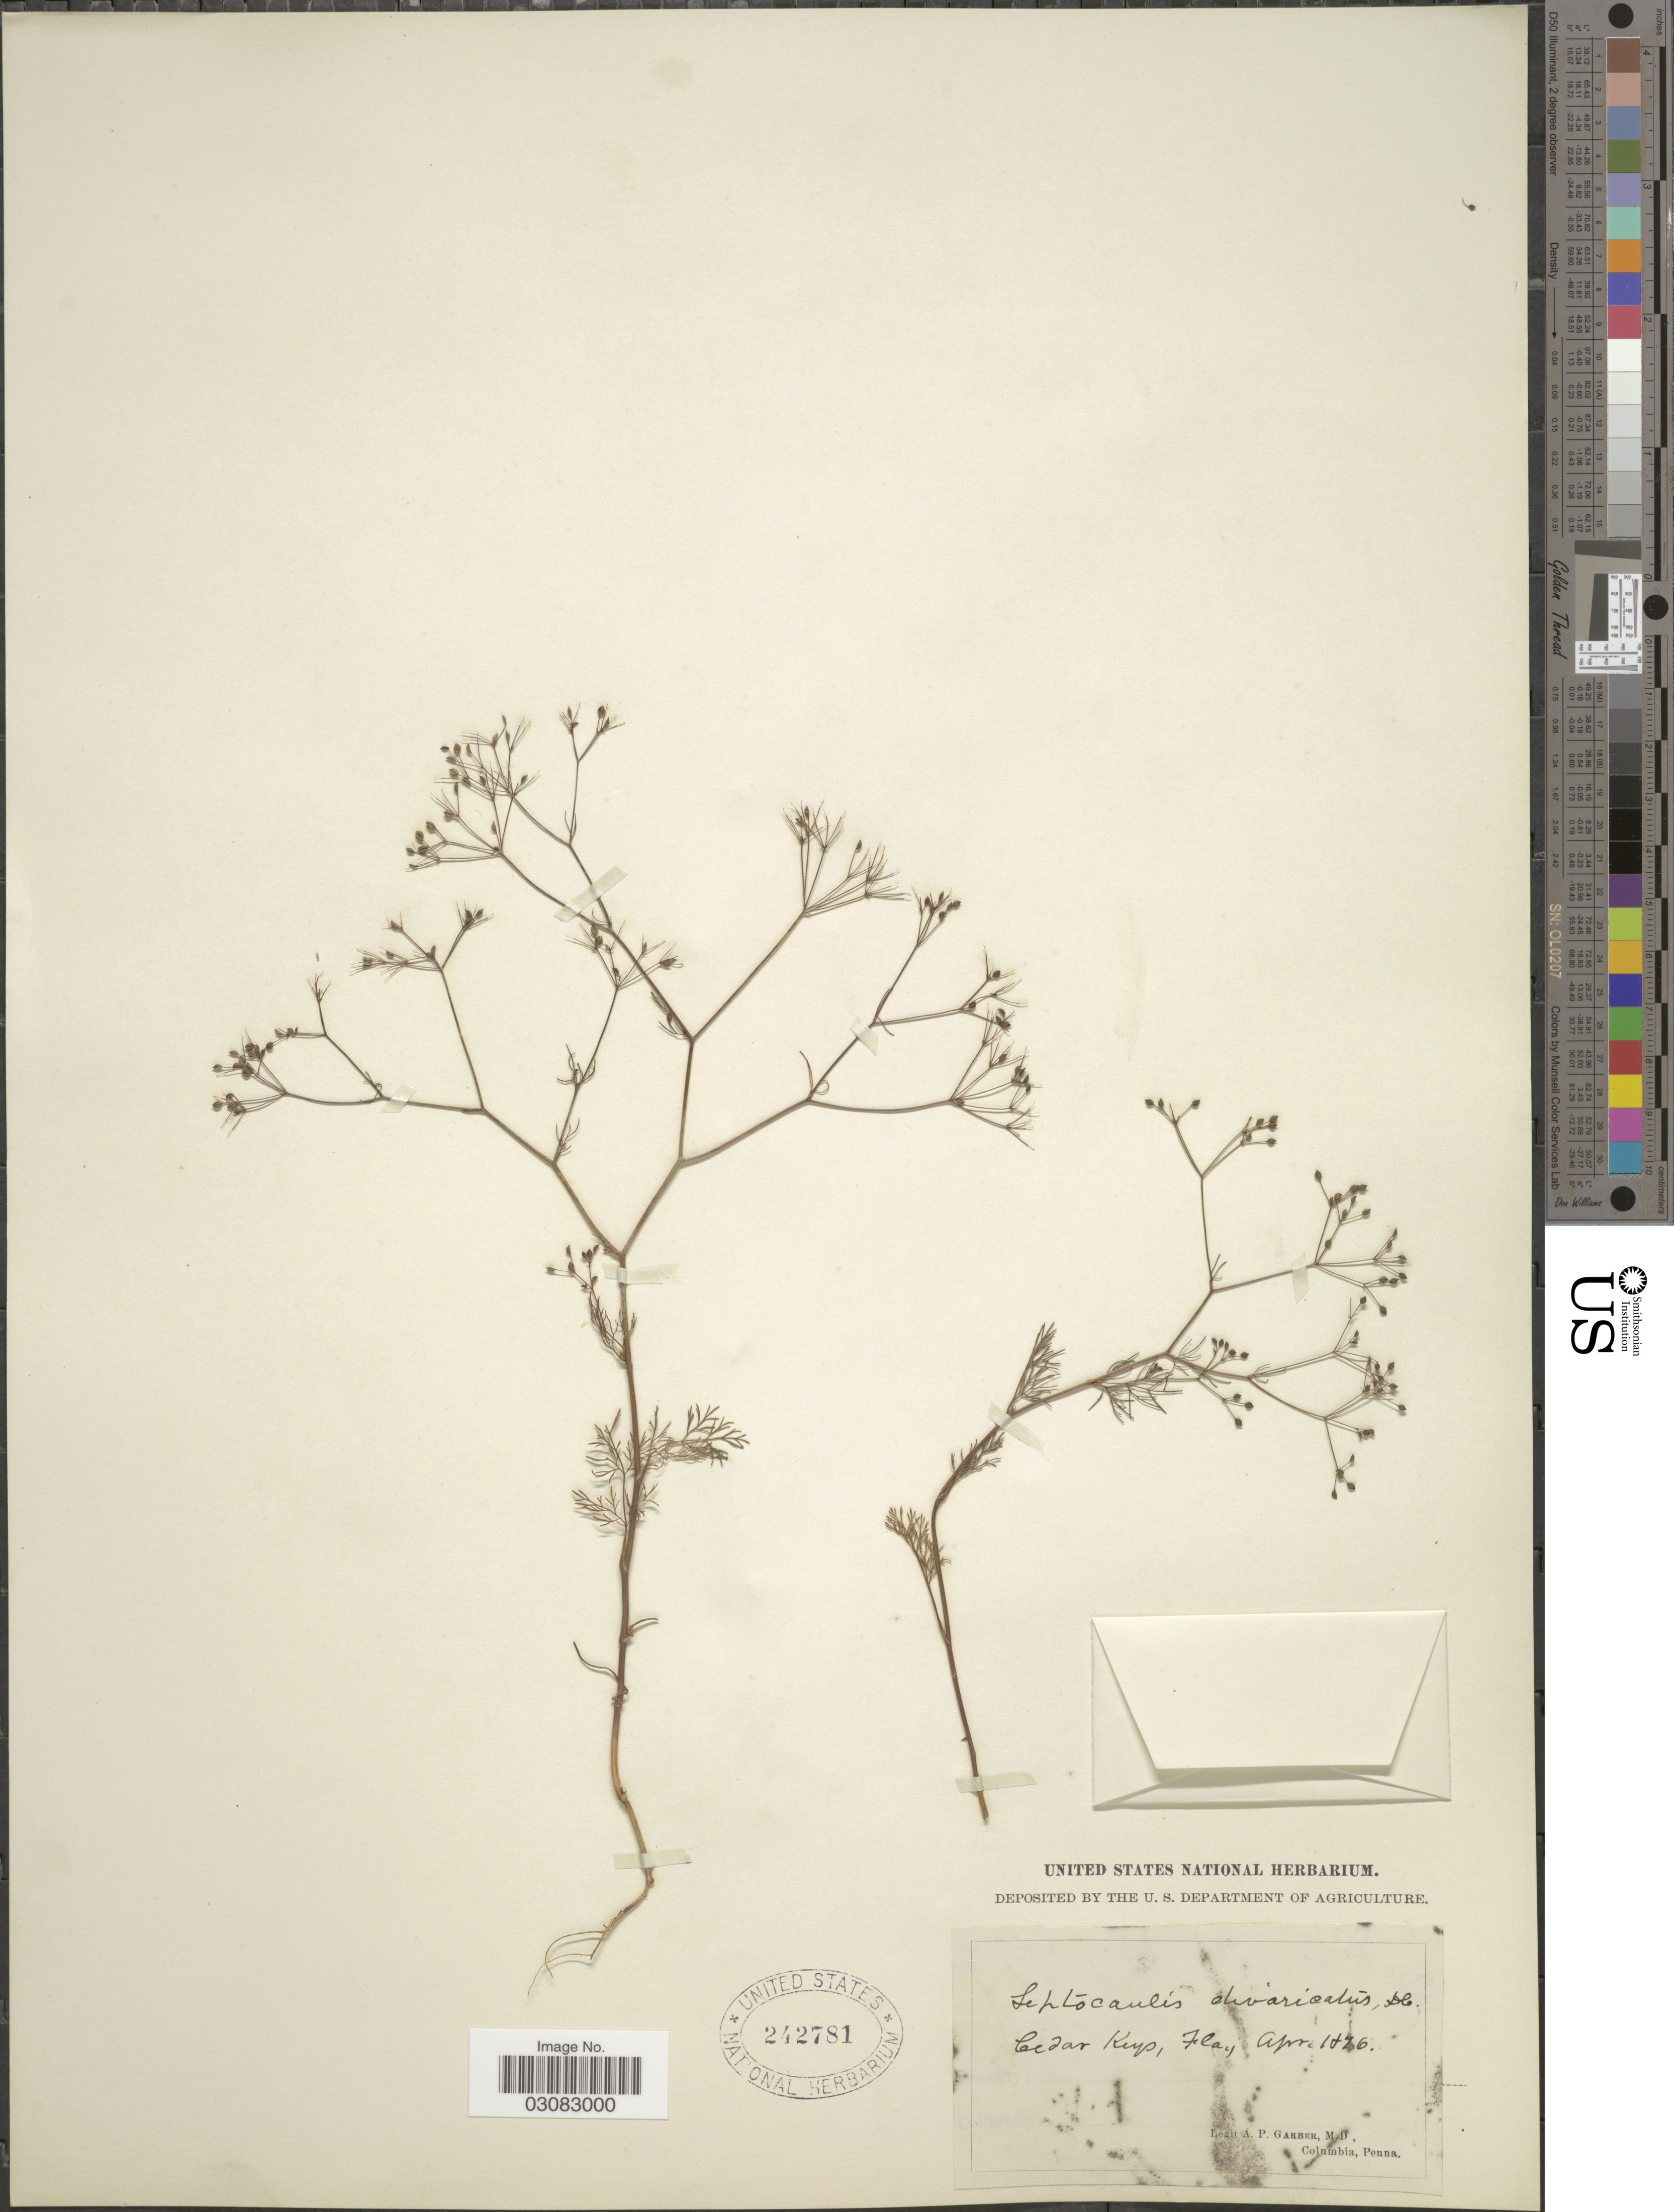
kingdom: Plantae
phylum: Tracheophyta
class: Magnoliopsida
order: Apiales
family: Apiaceae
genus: Spermolepis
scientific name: Spermolepis divaricata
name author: (Walter) Raf.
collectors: A. P. Garber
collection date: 1876-04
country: United States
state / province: Florida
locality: Cedar Keys.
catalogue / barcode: US 242781